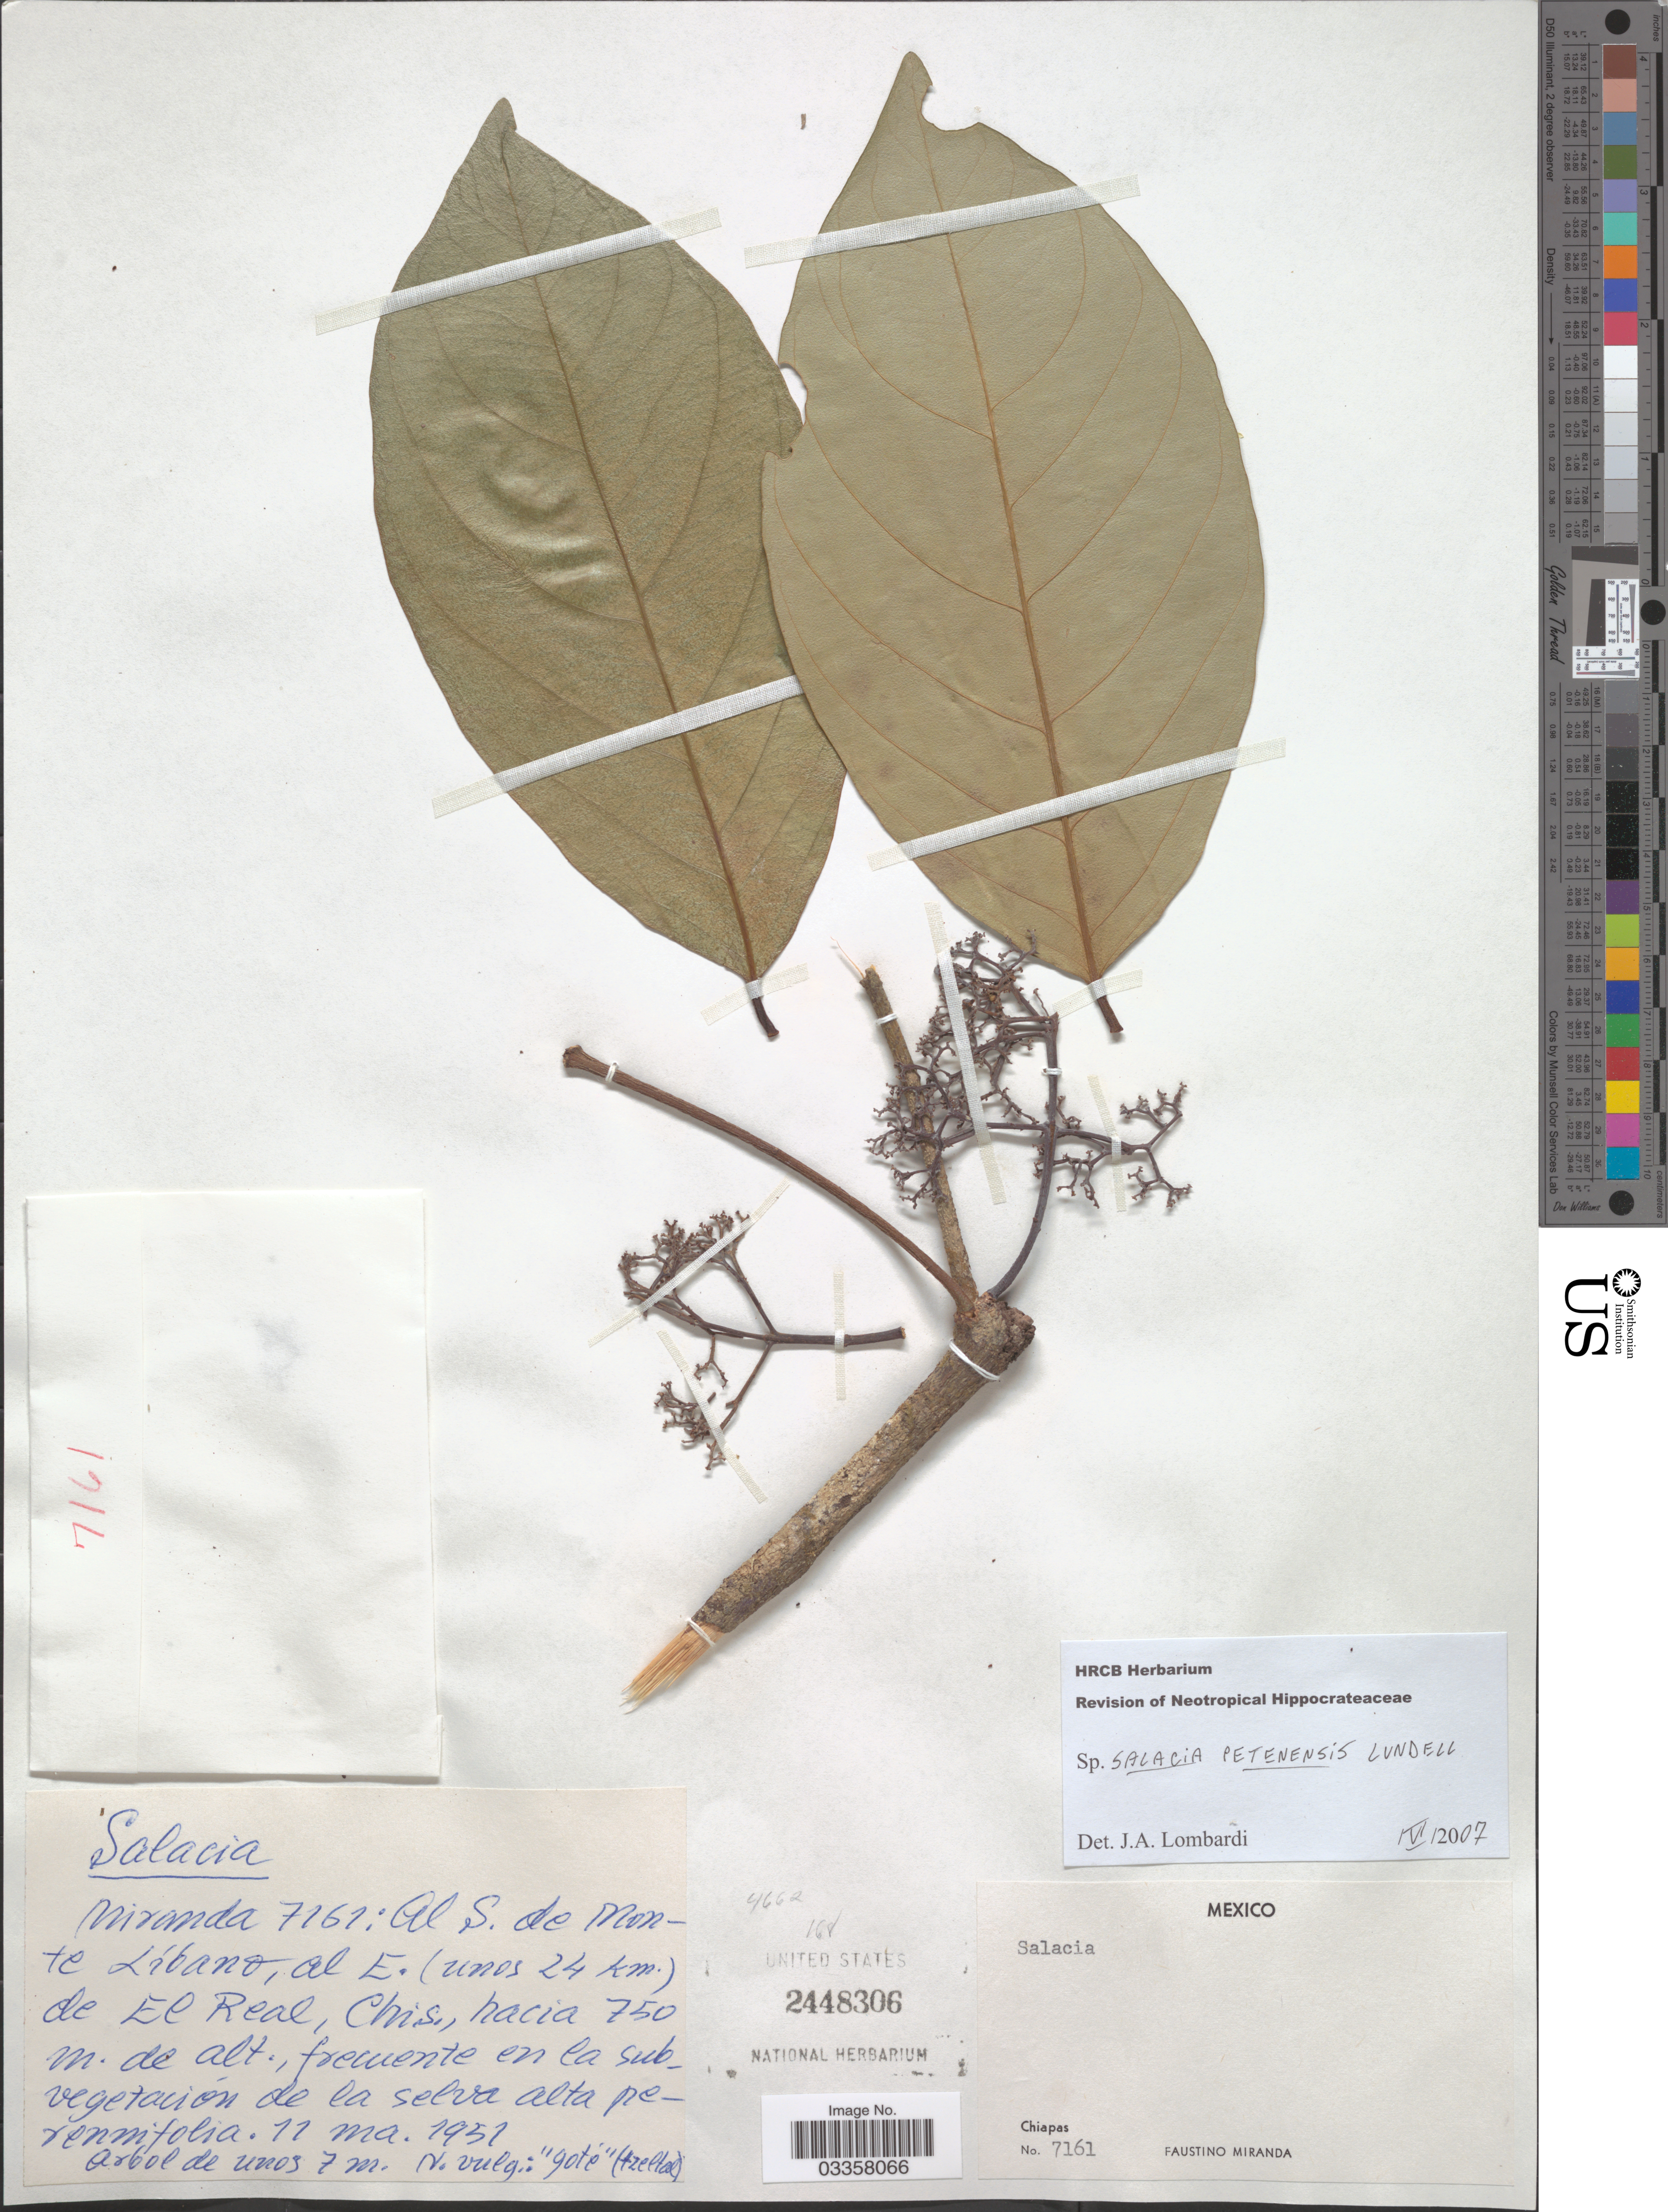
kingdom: Plantae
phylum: Tracheophyta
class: Magnoliopsida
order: Celastrales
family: Celastraceae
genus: Salacia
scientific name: Salacia petenensis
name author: Lundell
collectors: F. Miranda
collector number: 7161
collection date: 1951-03-11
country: Mexico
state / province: Chiapas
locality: Al S. de Monte Libano, al E. (unos 24 km.) de El Real.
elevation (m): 750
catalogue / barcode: US 2448306